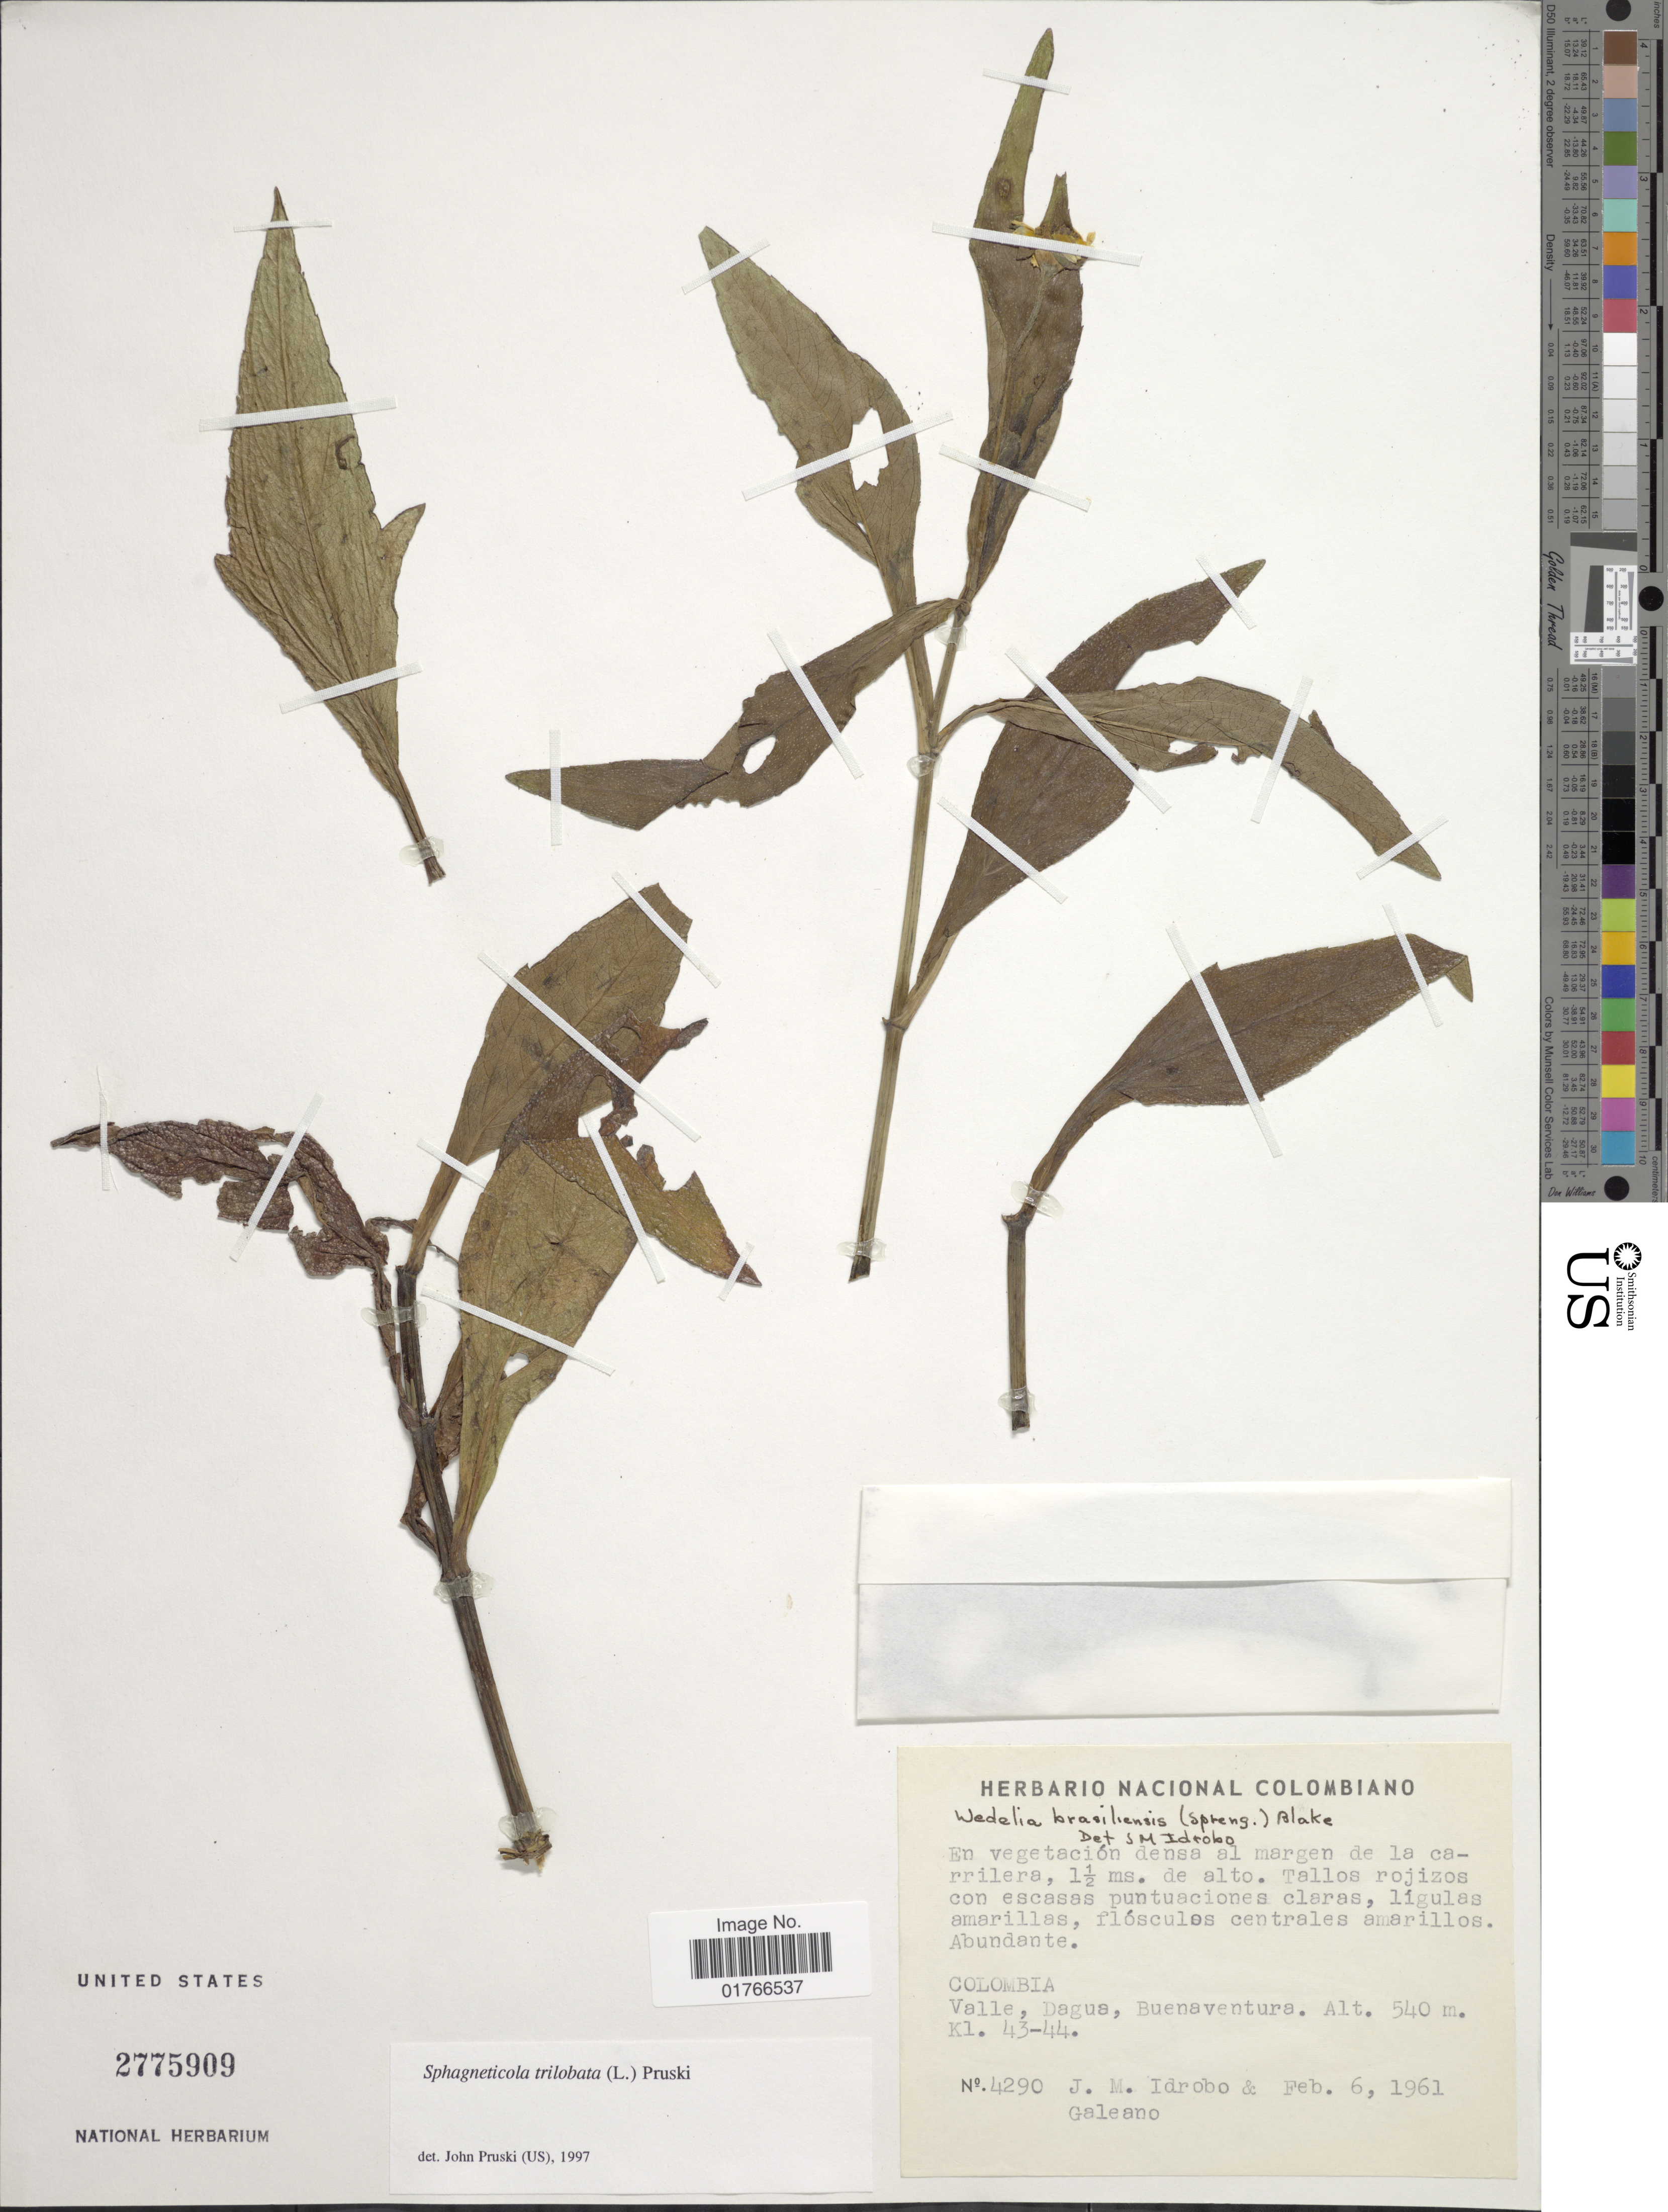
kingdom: Plantae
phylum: Tracheophyta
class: Magnoliopsida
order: Asterales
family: Asteraceae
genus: Sphagneticola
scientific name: Sphagneticola trilobata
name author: (L.) Pruski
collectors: J. M. Idrobo & -. Galeano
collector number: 4290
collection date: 1961-02-06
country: Colombia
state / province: Valle del Cauca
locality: Dagua, Buenaventura Kl. 43-44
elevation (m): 540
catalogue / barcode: US 2775909